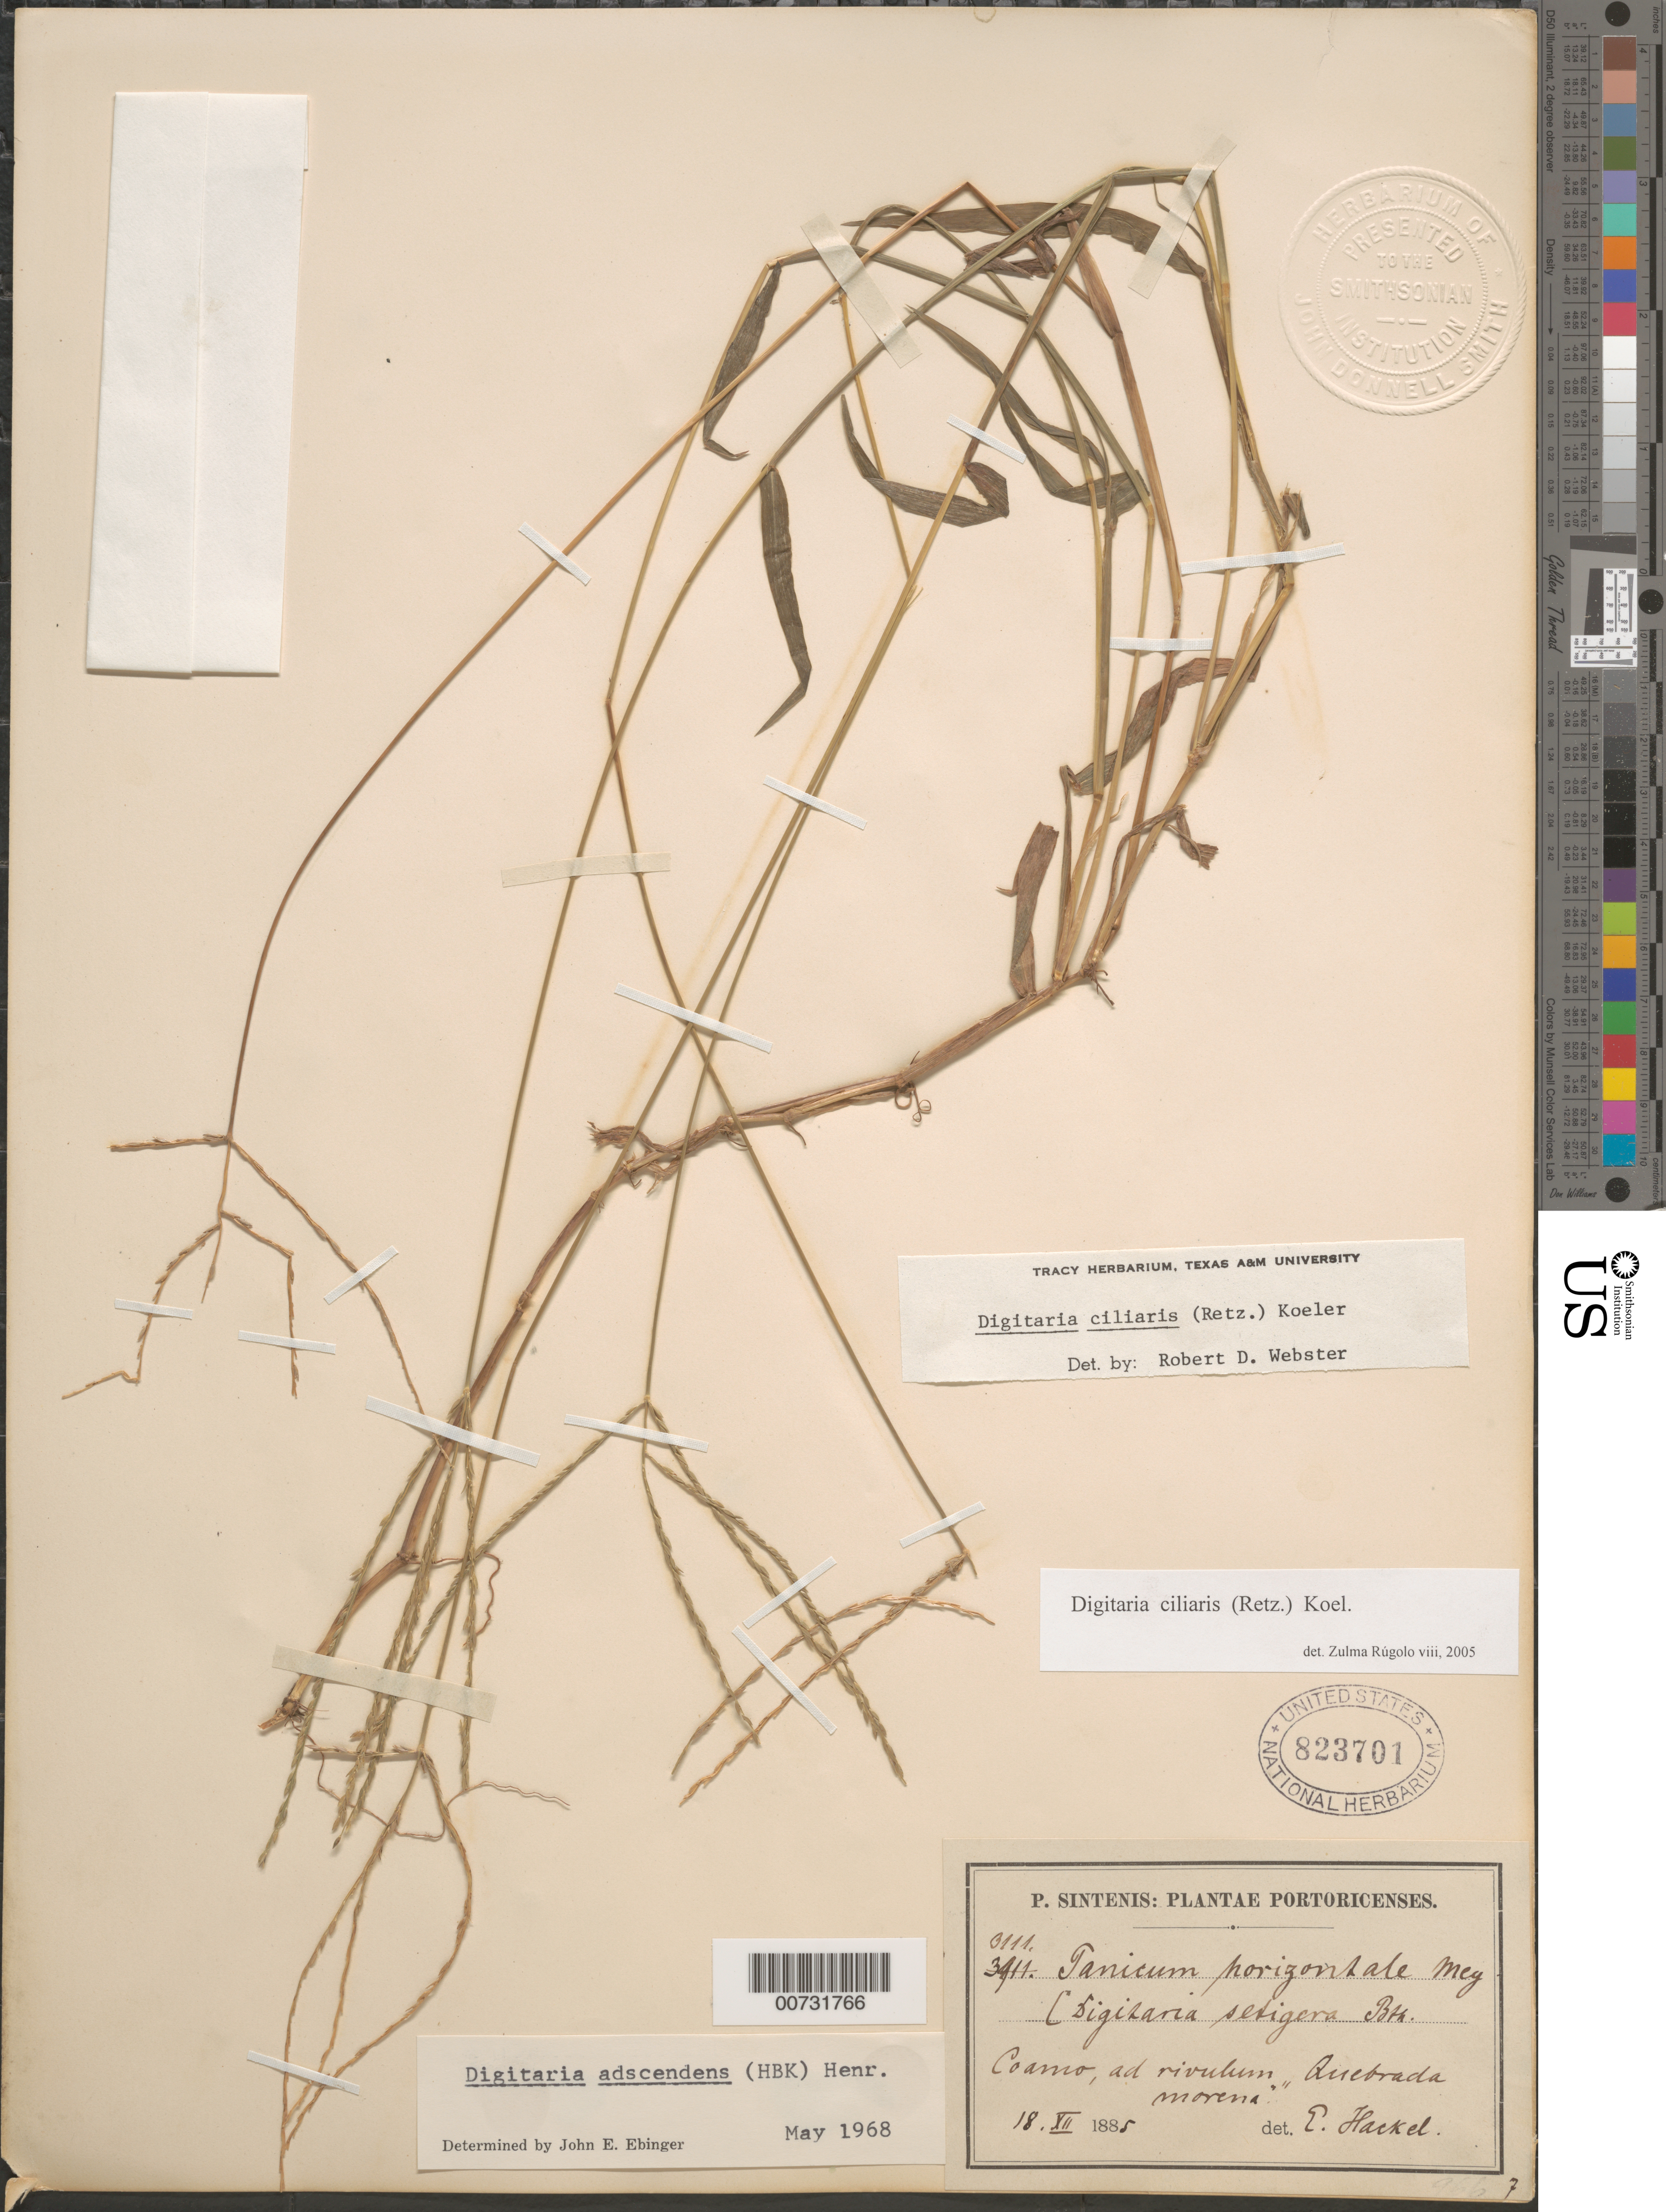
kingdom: Plantae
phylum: Tracheophyta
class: Liliopsida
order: Poales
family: Poaceae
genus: Digitaria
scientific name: Digitaria ciliaris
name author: (Retz.) Koeler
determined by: Webster, Robert D.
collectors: P. Sintenis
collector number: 3111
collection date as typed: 18 Dec 1885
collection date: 1885-12-18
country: Puerto Rico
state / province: Coamo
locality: Coamo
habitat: Ad rivulum Quebrada morena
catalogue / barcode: US 823701